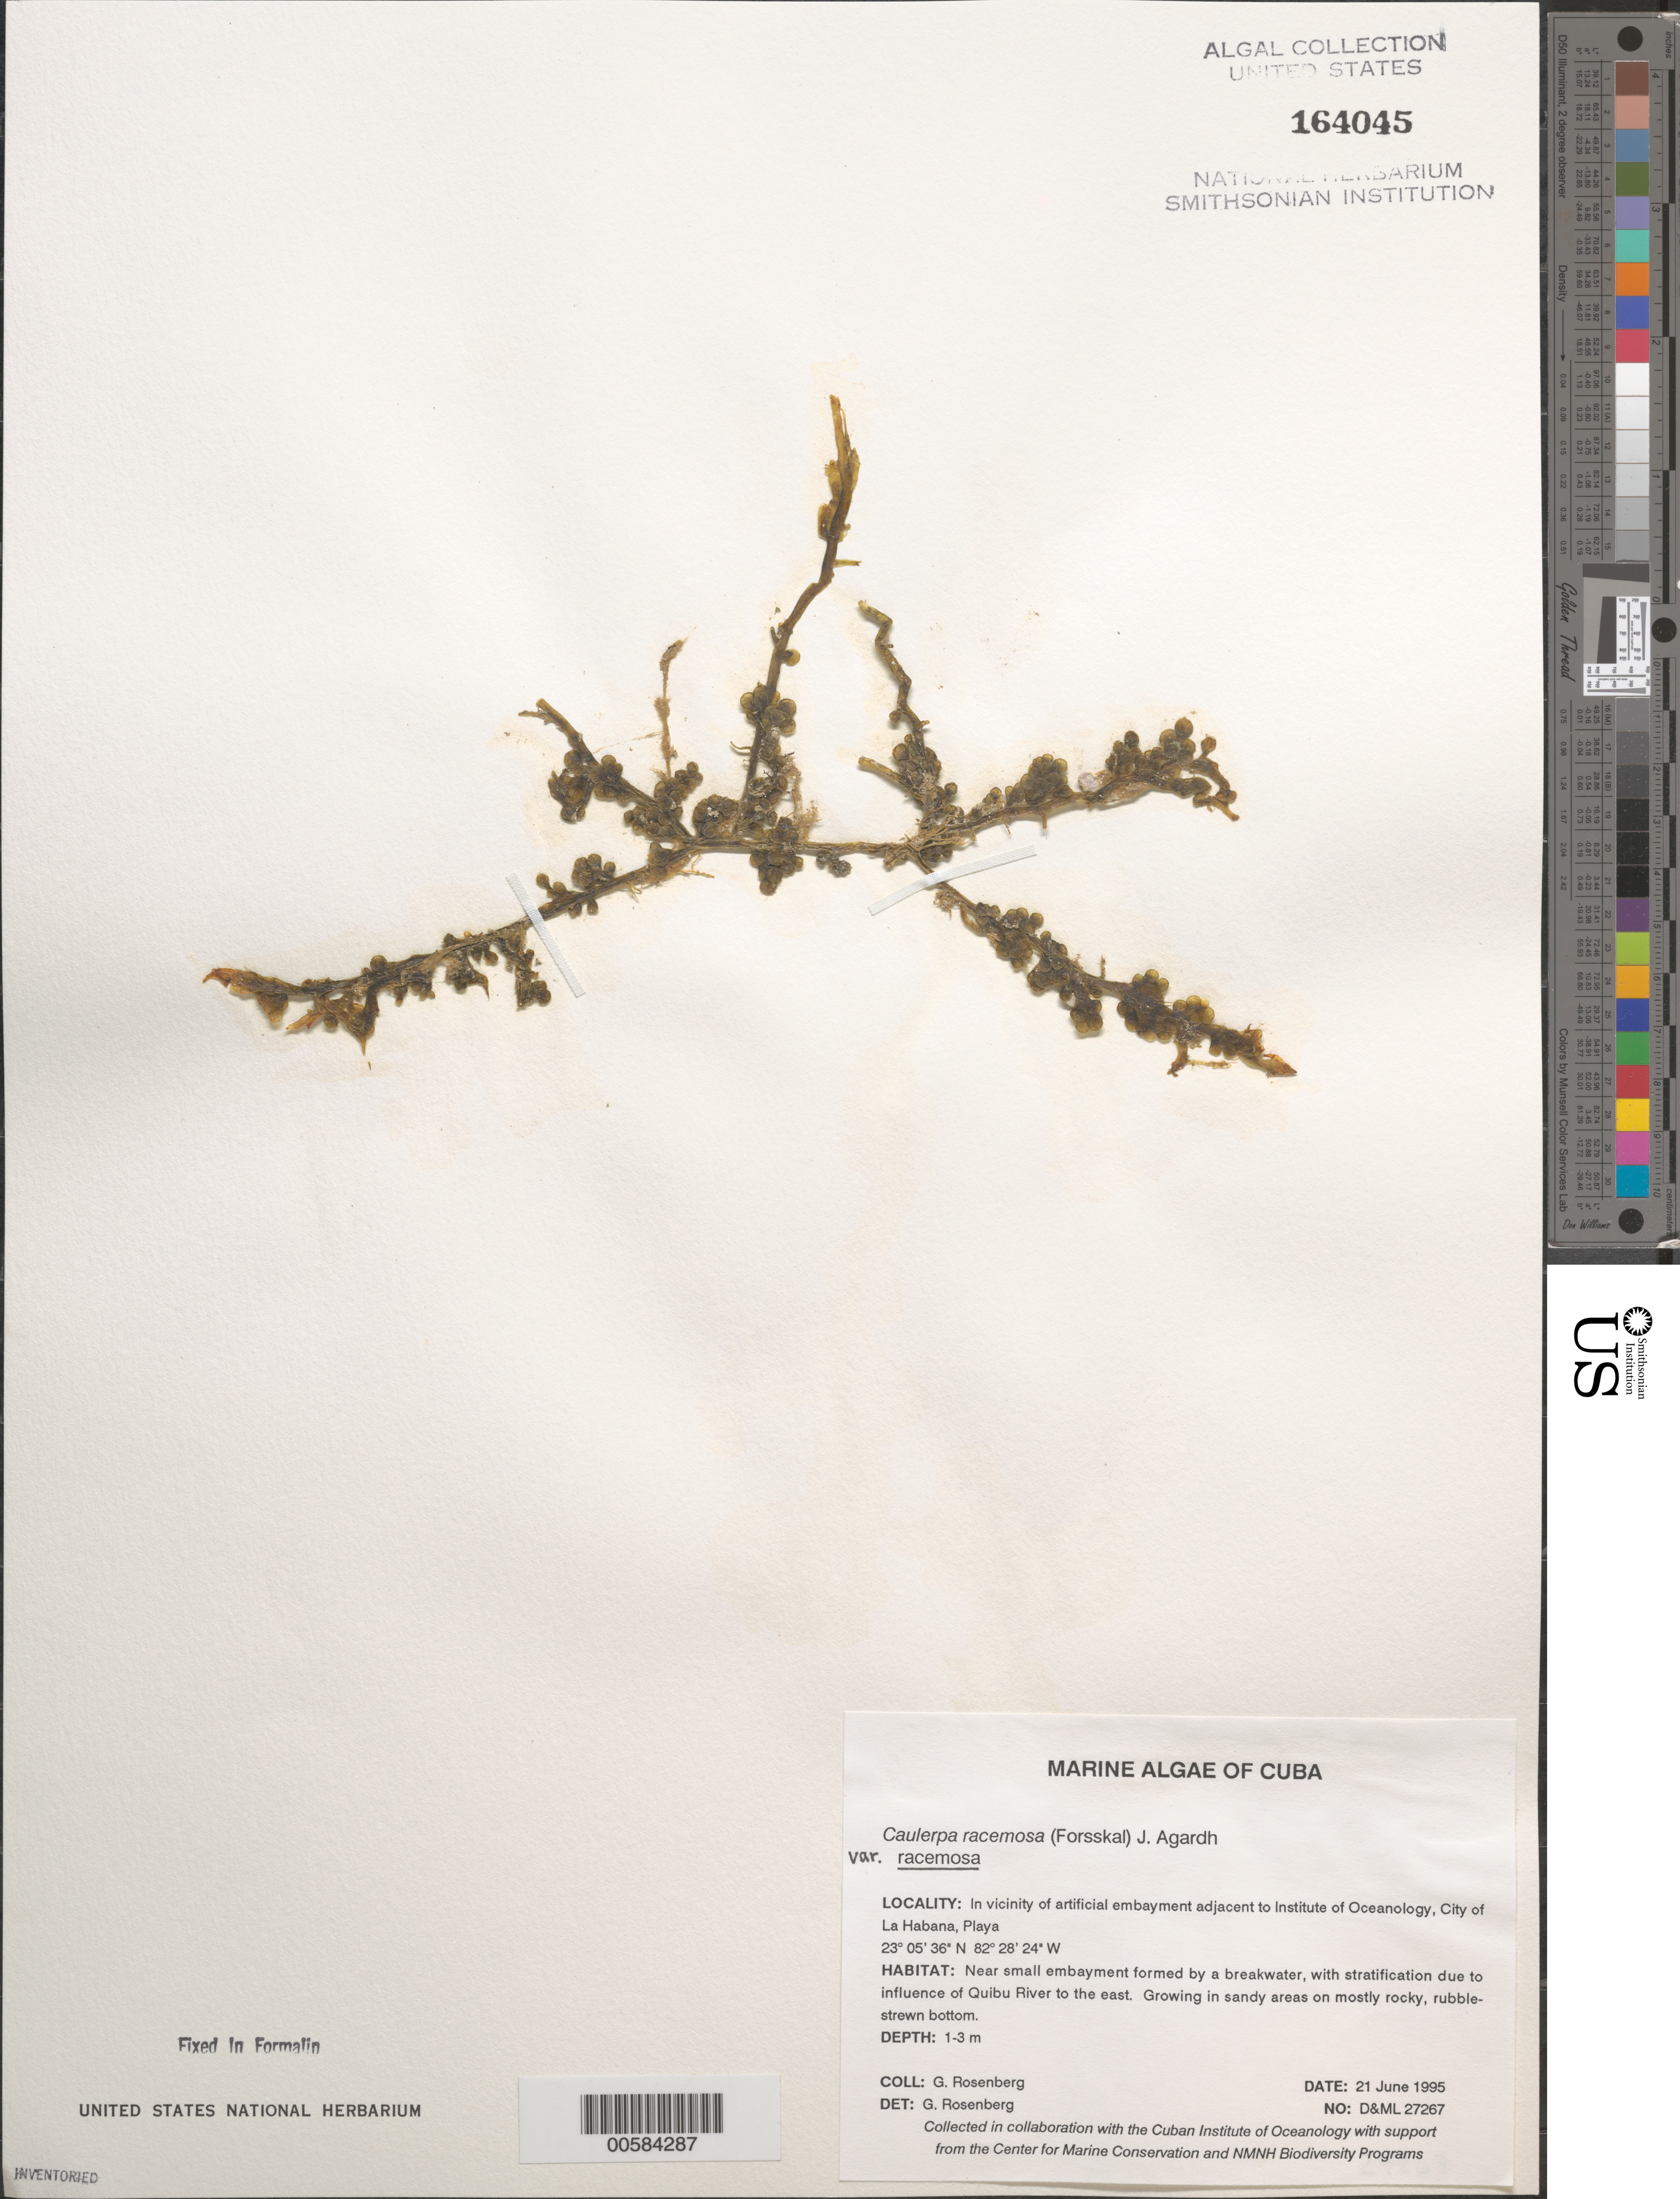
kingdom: Plantae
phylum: Chlorophyta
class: Ulvophyceae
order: Bryopsidales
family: Caulerpaceae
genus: Caulerpa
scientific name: Caulerpa racemosa var. racemosa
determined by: Rosenberg, G.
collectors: G. Rosenberg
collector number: D&ML 27267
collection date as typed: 21 Jun 1995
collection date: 1995-06-21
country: Cuba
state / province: La Habana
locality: La habana, by institute of oceanology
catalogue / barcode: US 164045